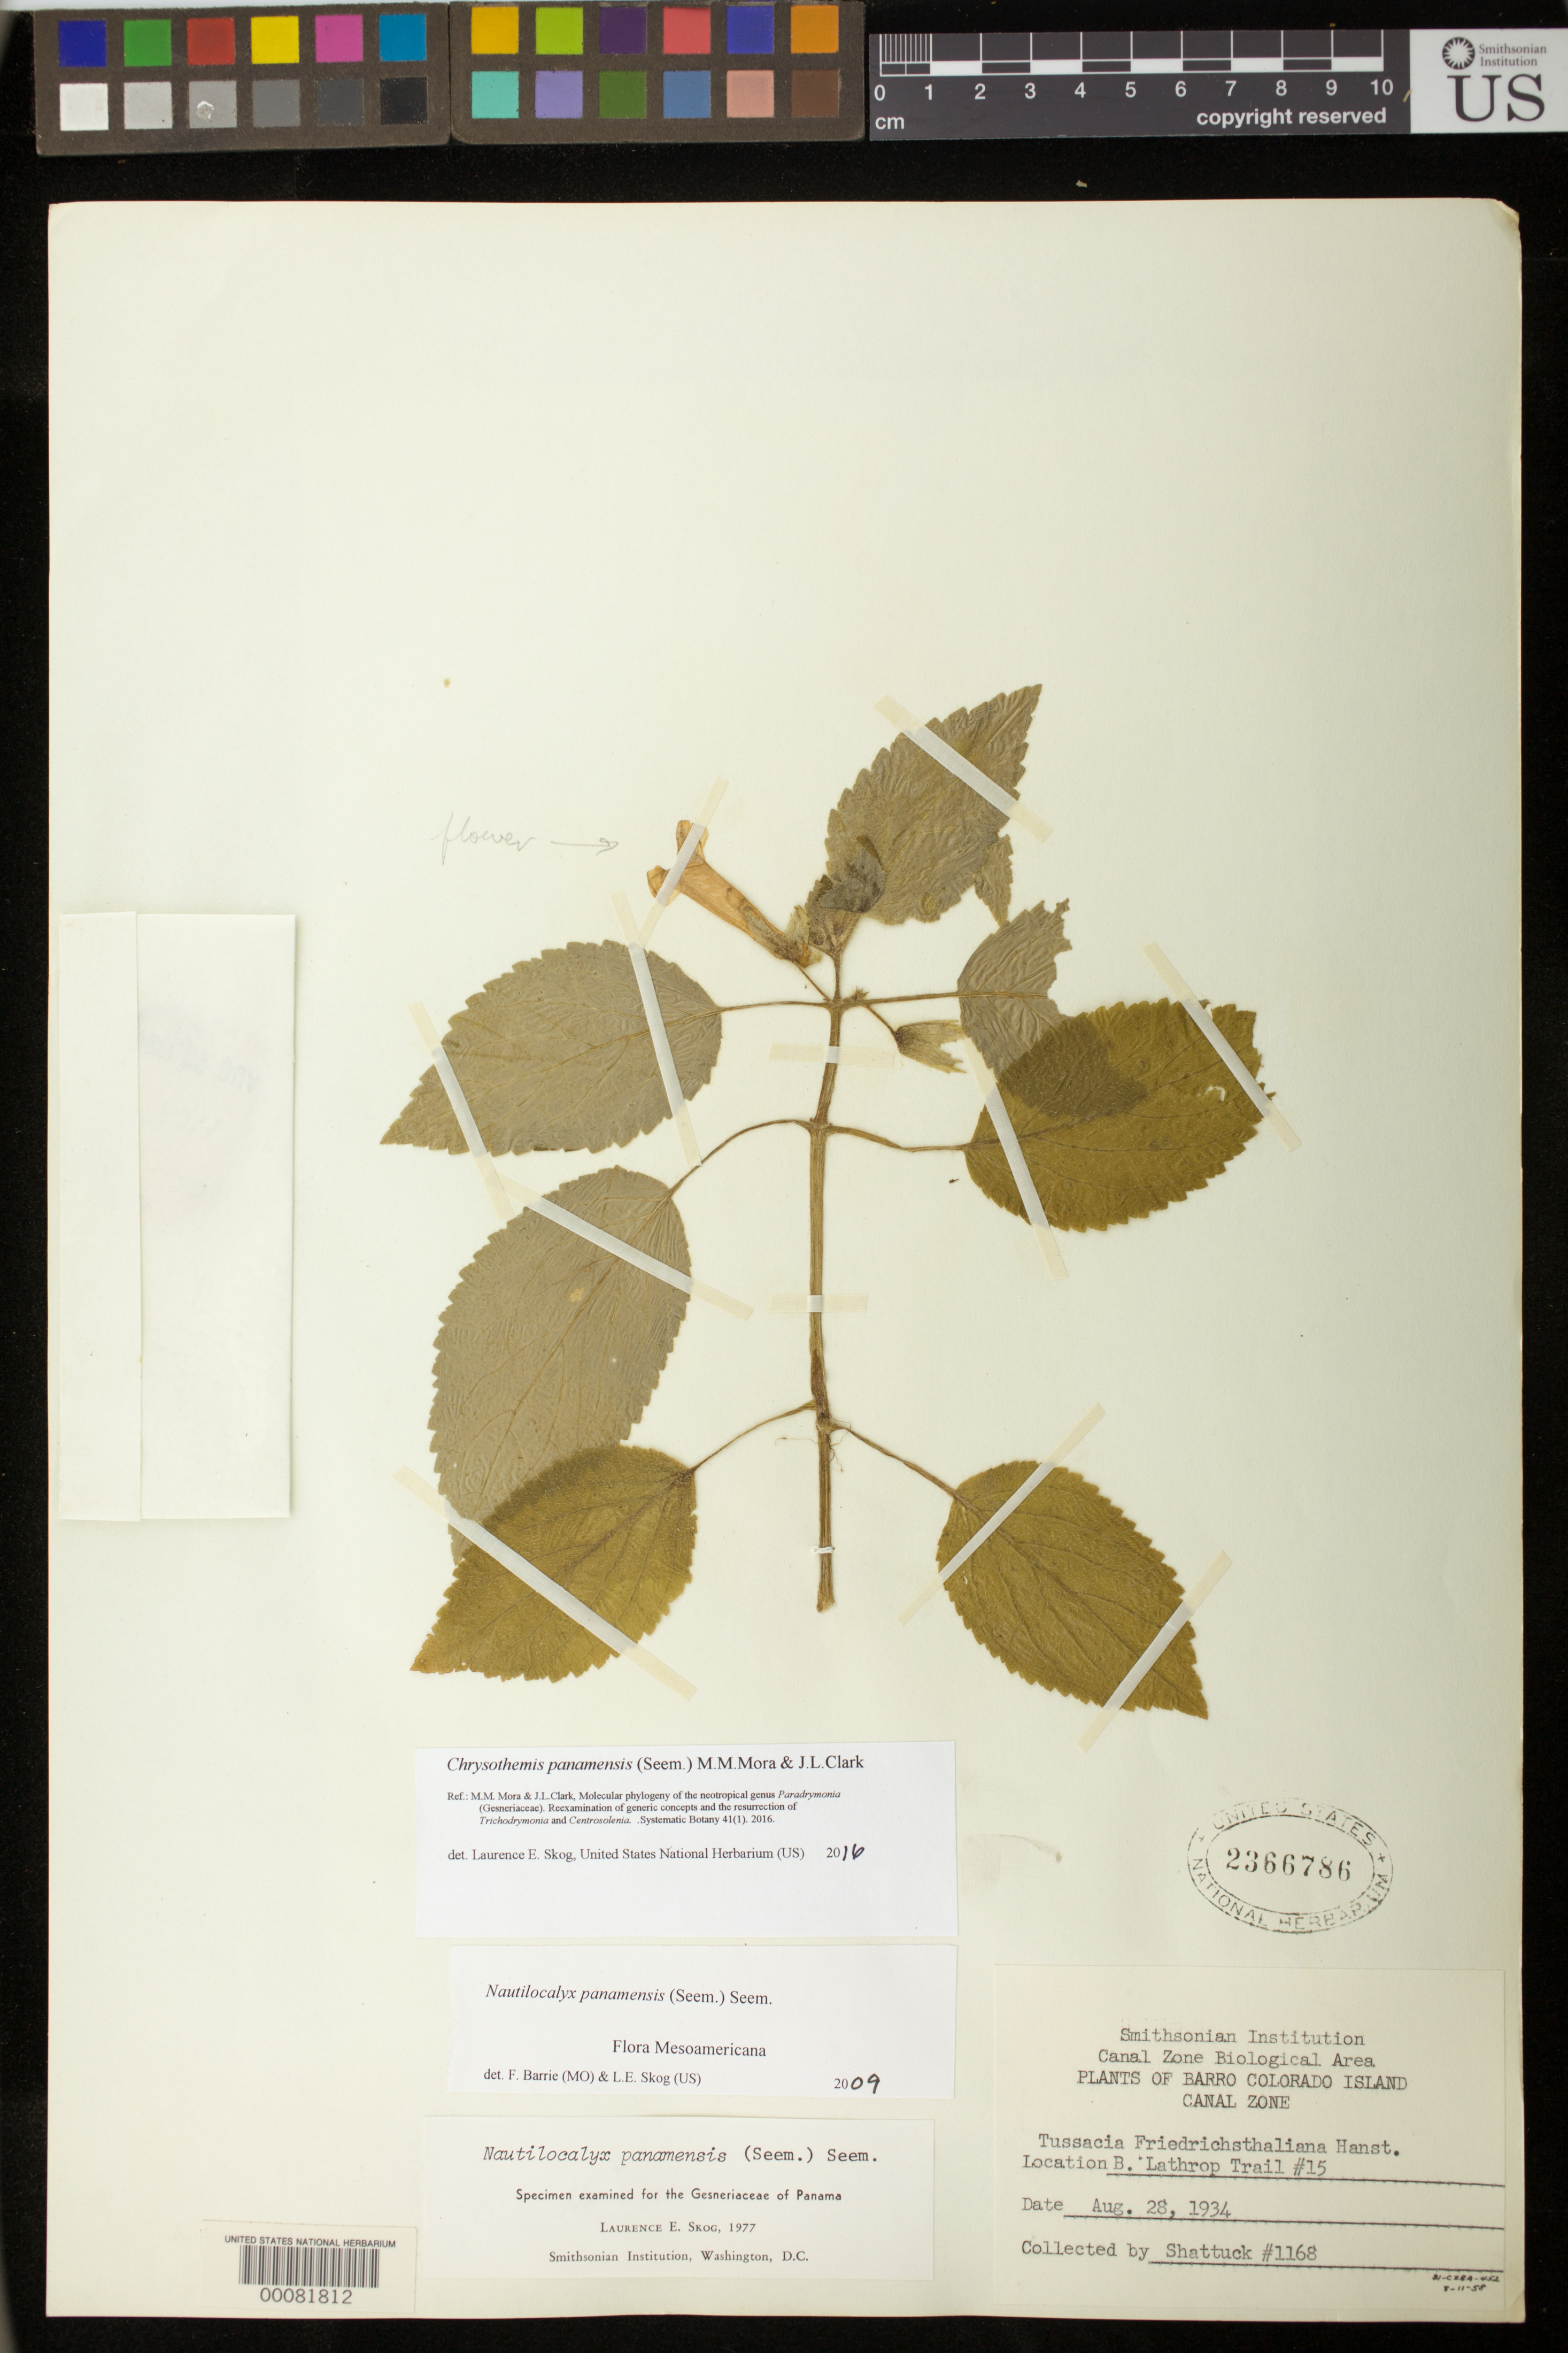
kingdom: Plantae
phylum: Tracheophyta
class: Magnoliopsida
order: Lamiales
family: Gesneriaceae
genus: Chrysothemis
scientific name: Chrysothemis panamensis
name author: (Seem.) M.M. Mora & J.L. Clark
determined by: Skog, Laurence E.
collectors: O. Shattuck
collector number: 1168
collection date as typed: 28 Aug 1934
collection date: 1934-08-28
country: Panama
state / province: Panamá Oeste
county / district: Canal Zone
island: Barro Colorado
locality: Barbour Lathrop trail, Barro Colorado Island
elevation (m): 10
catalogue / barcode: US 2366786